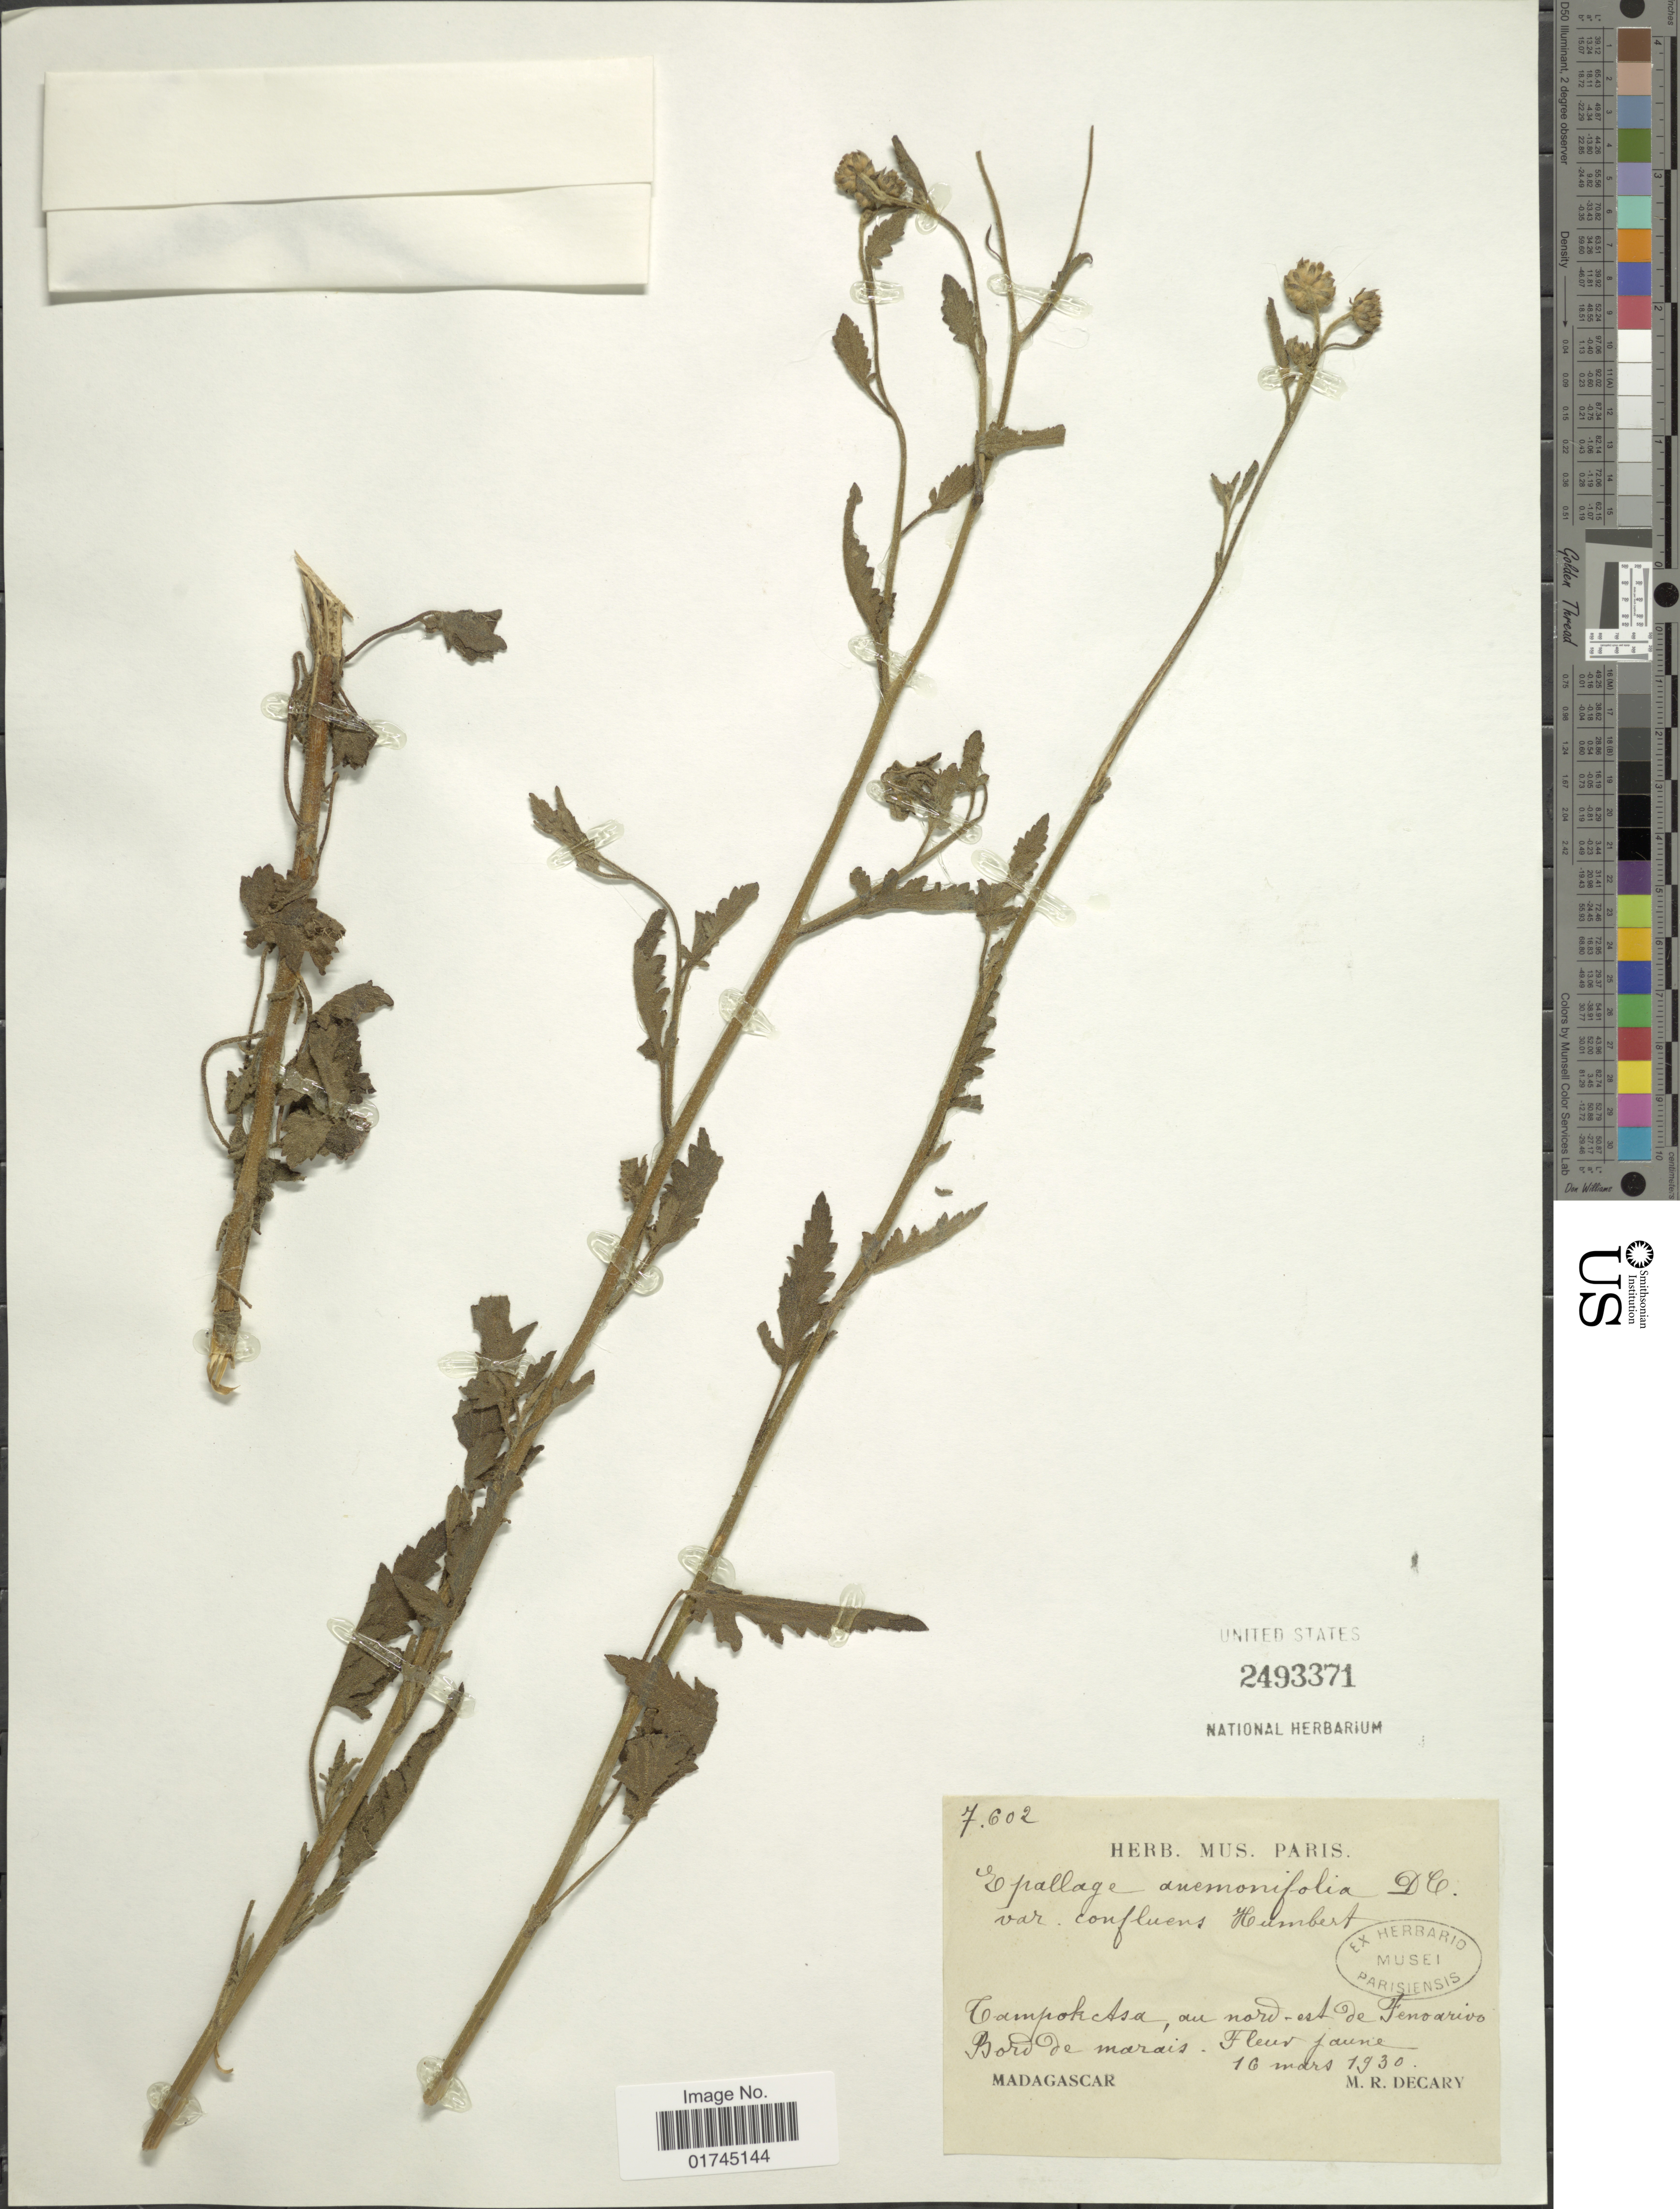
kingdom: Plantae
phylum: Tracheophyta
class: Magnoliopsida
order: Asterales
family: Asteraceae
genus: Anisopappus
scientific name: Anisopappus anemonifolius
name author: (DC.) G. Taylor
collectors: R. Decary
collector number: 7602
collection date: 1930-03-16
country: Madagascar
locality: Tampokctsa, au nord-est de Fenoarivo Bord de marais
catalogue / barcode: US 2493371